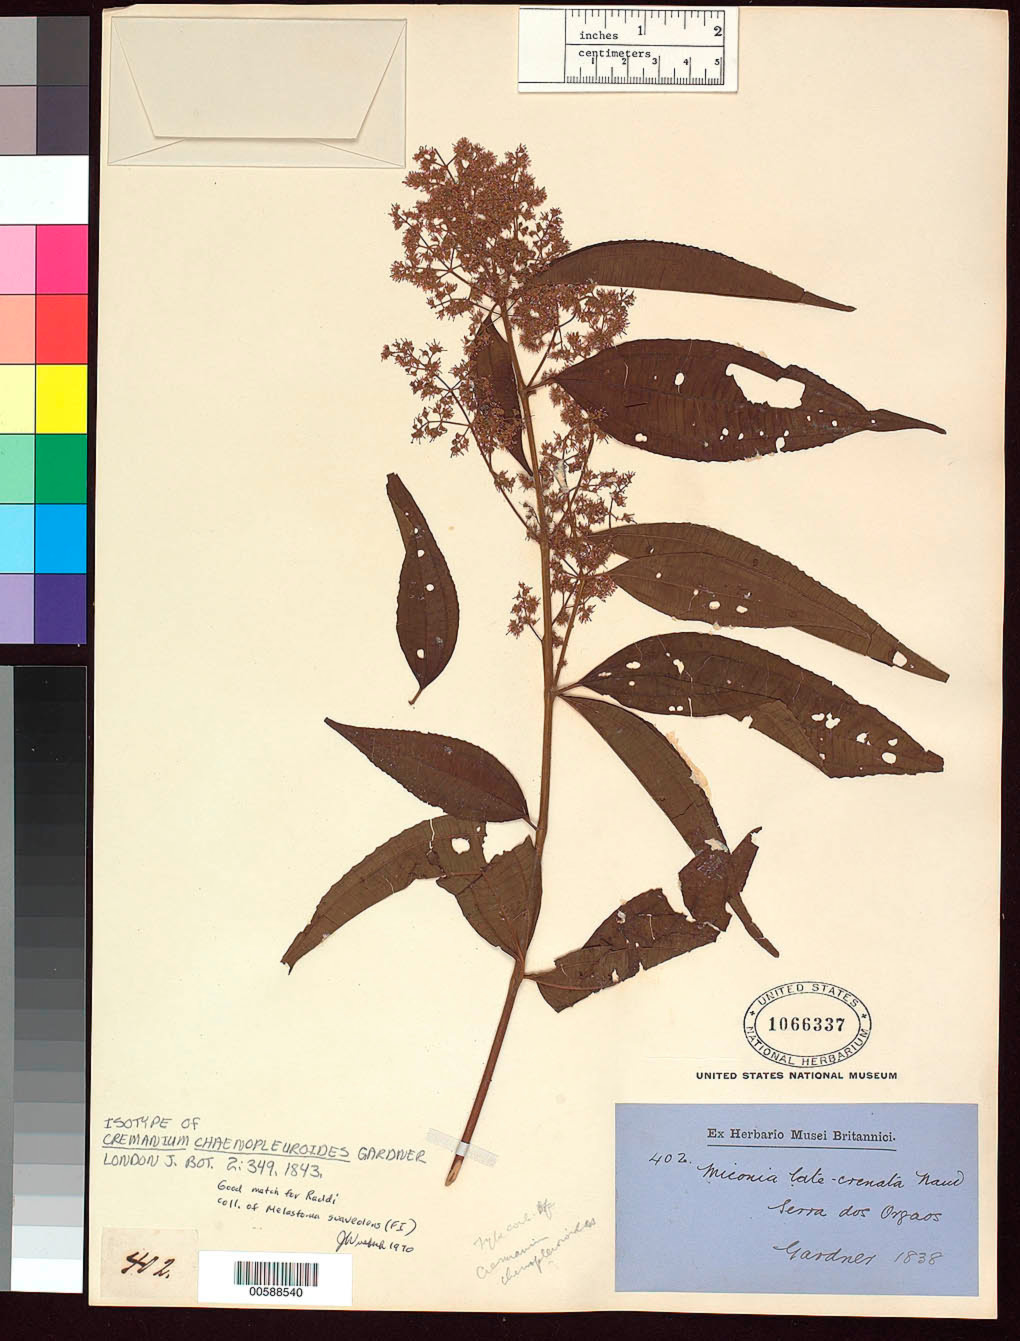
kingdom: Plantae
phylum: Tracheophyta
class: Magnoliopsida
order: Myrtales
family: Melastomataceae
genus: Cremanium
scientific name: Cremanium chaenopleuroides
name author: Gardner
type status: Isotype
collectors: G. Gardner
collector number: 402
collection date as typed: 1838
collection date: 1838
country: Brazil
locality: Serro dos Orgaos.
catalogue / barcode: US 1066337